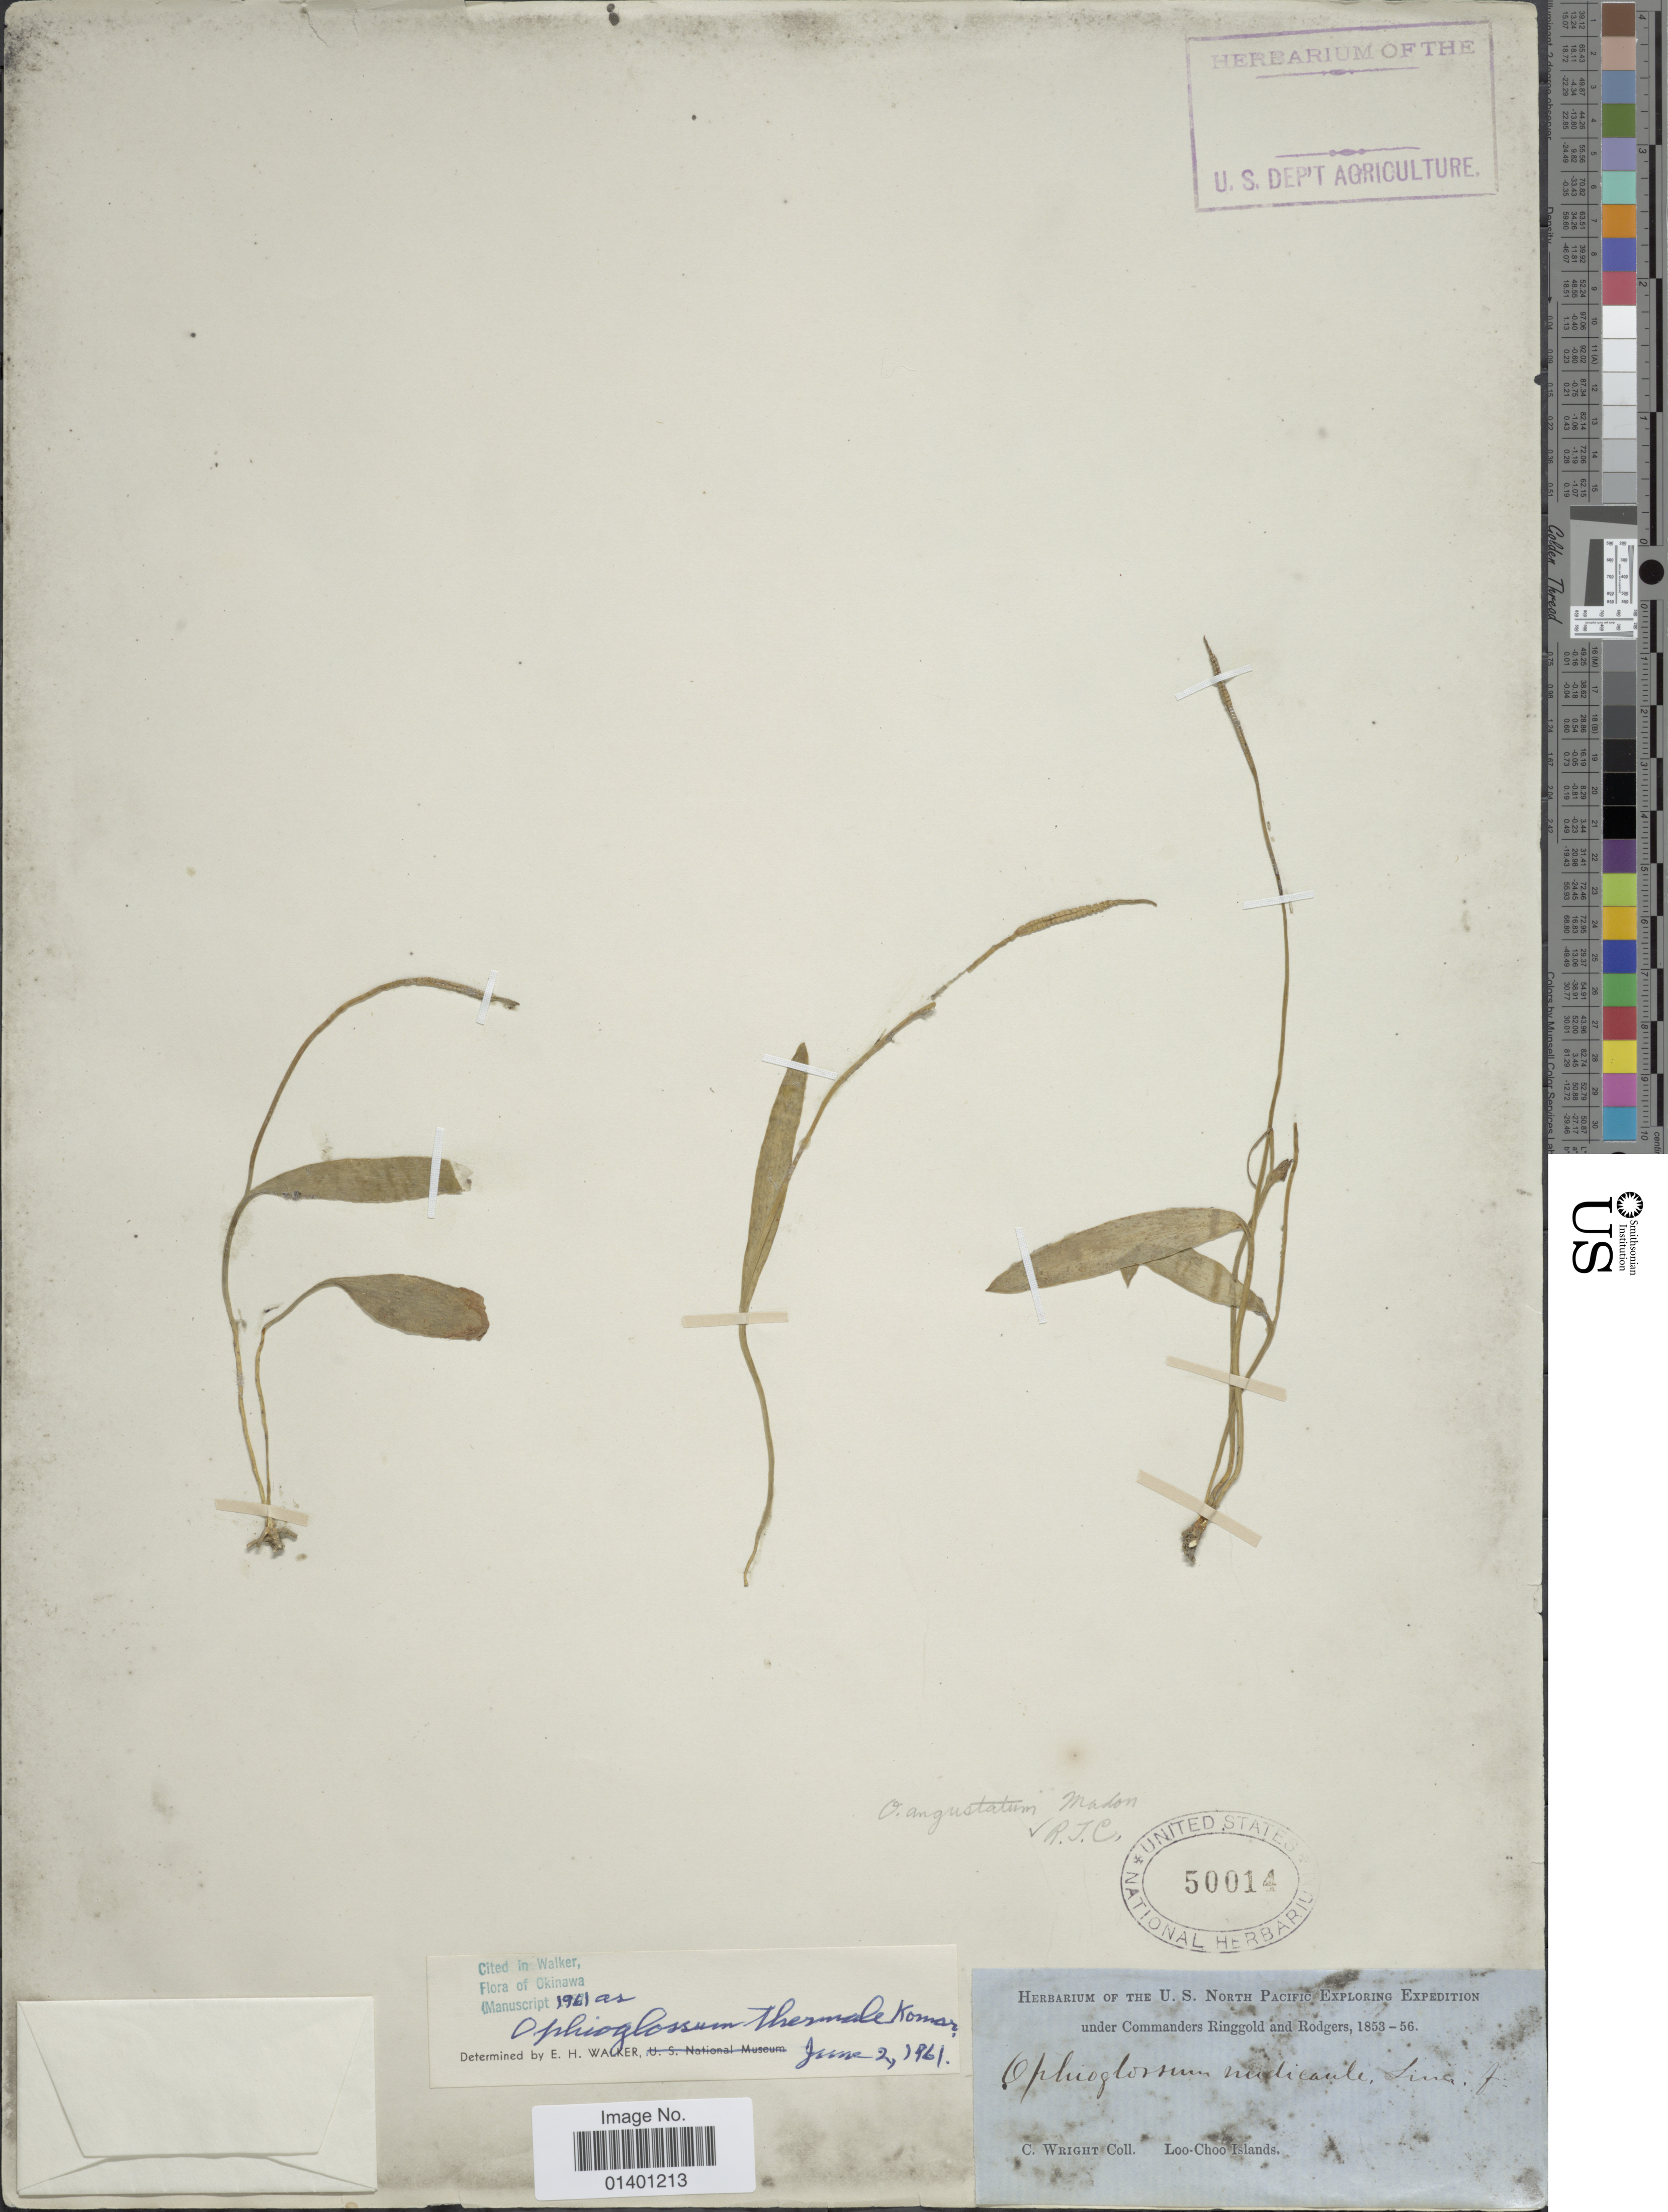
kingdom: Plantae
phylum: Tracheophyta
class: Polypodiopsida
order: Ophioglossales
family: Ophioglossaceae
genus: Ophioglossum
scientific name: Ophioglossum angustulatum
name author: Maxon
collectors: C. Wright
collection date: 1853/1856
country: Japan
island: Ryukyu Islands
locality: Loo-Choo islands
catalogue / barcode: US 50014